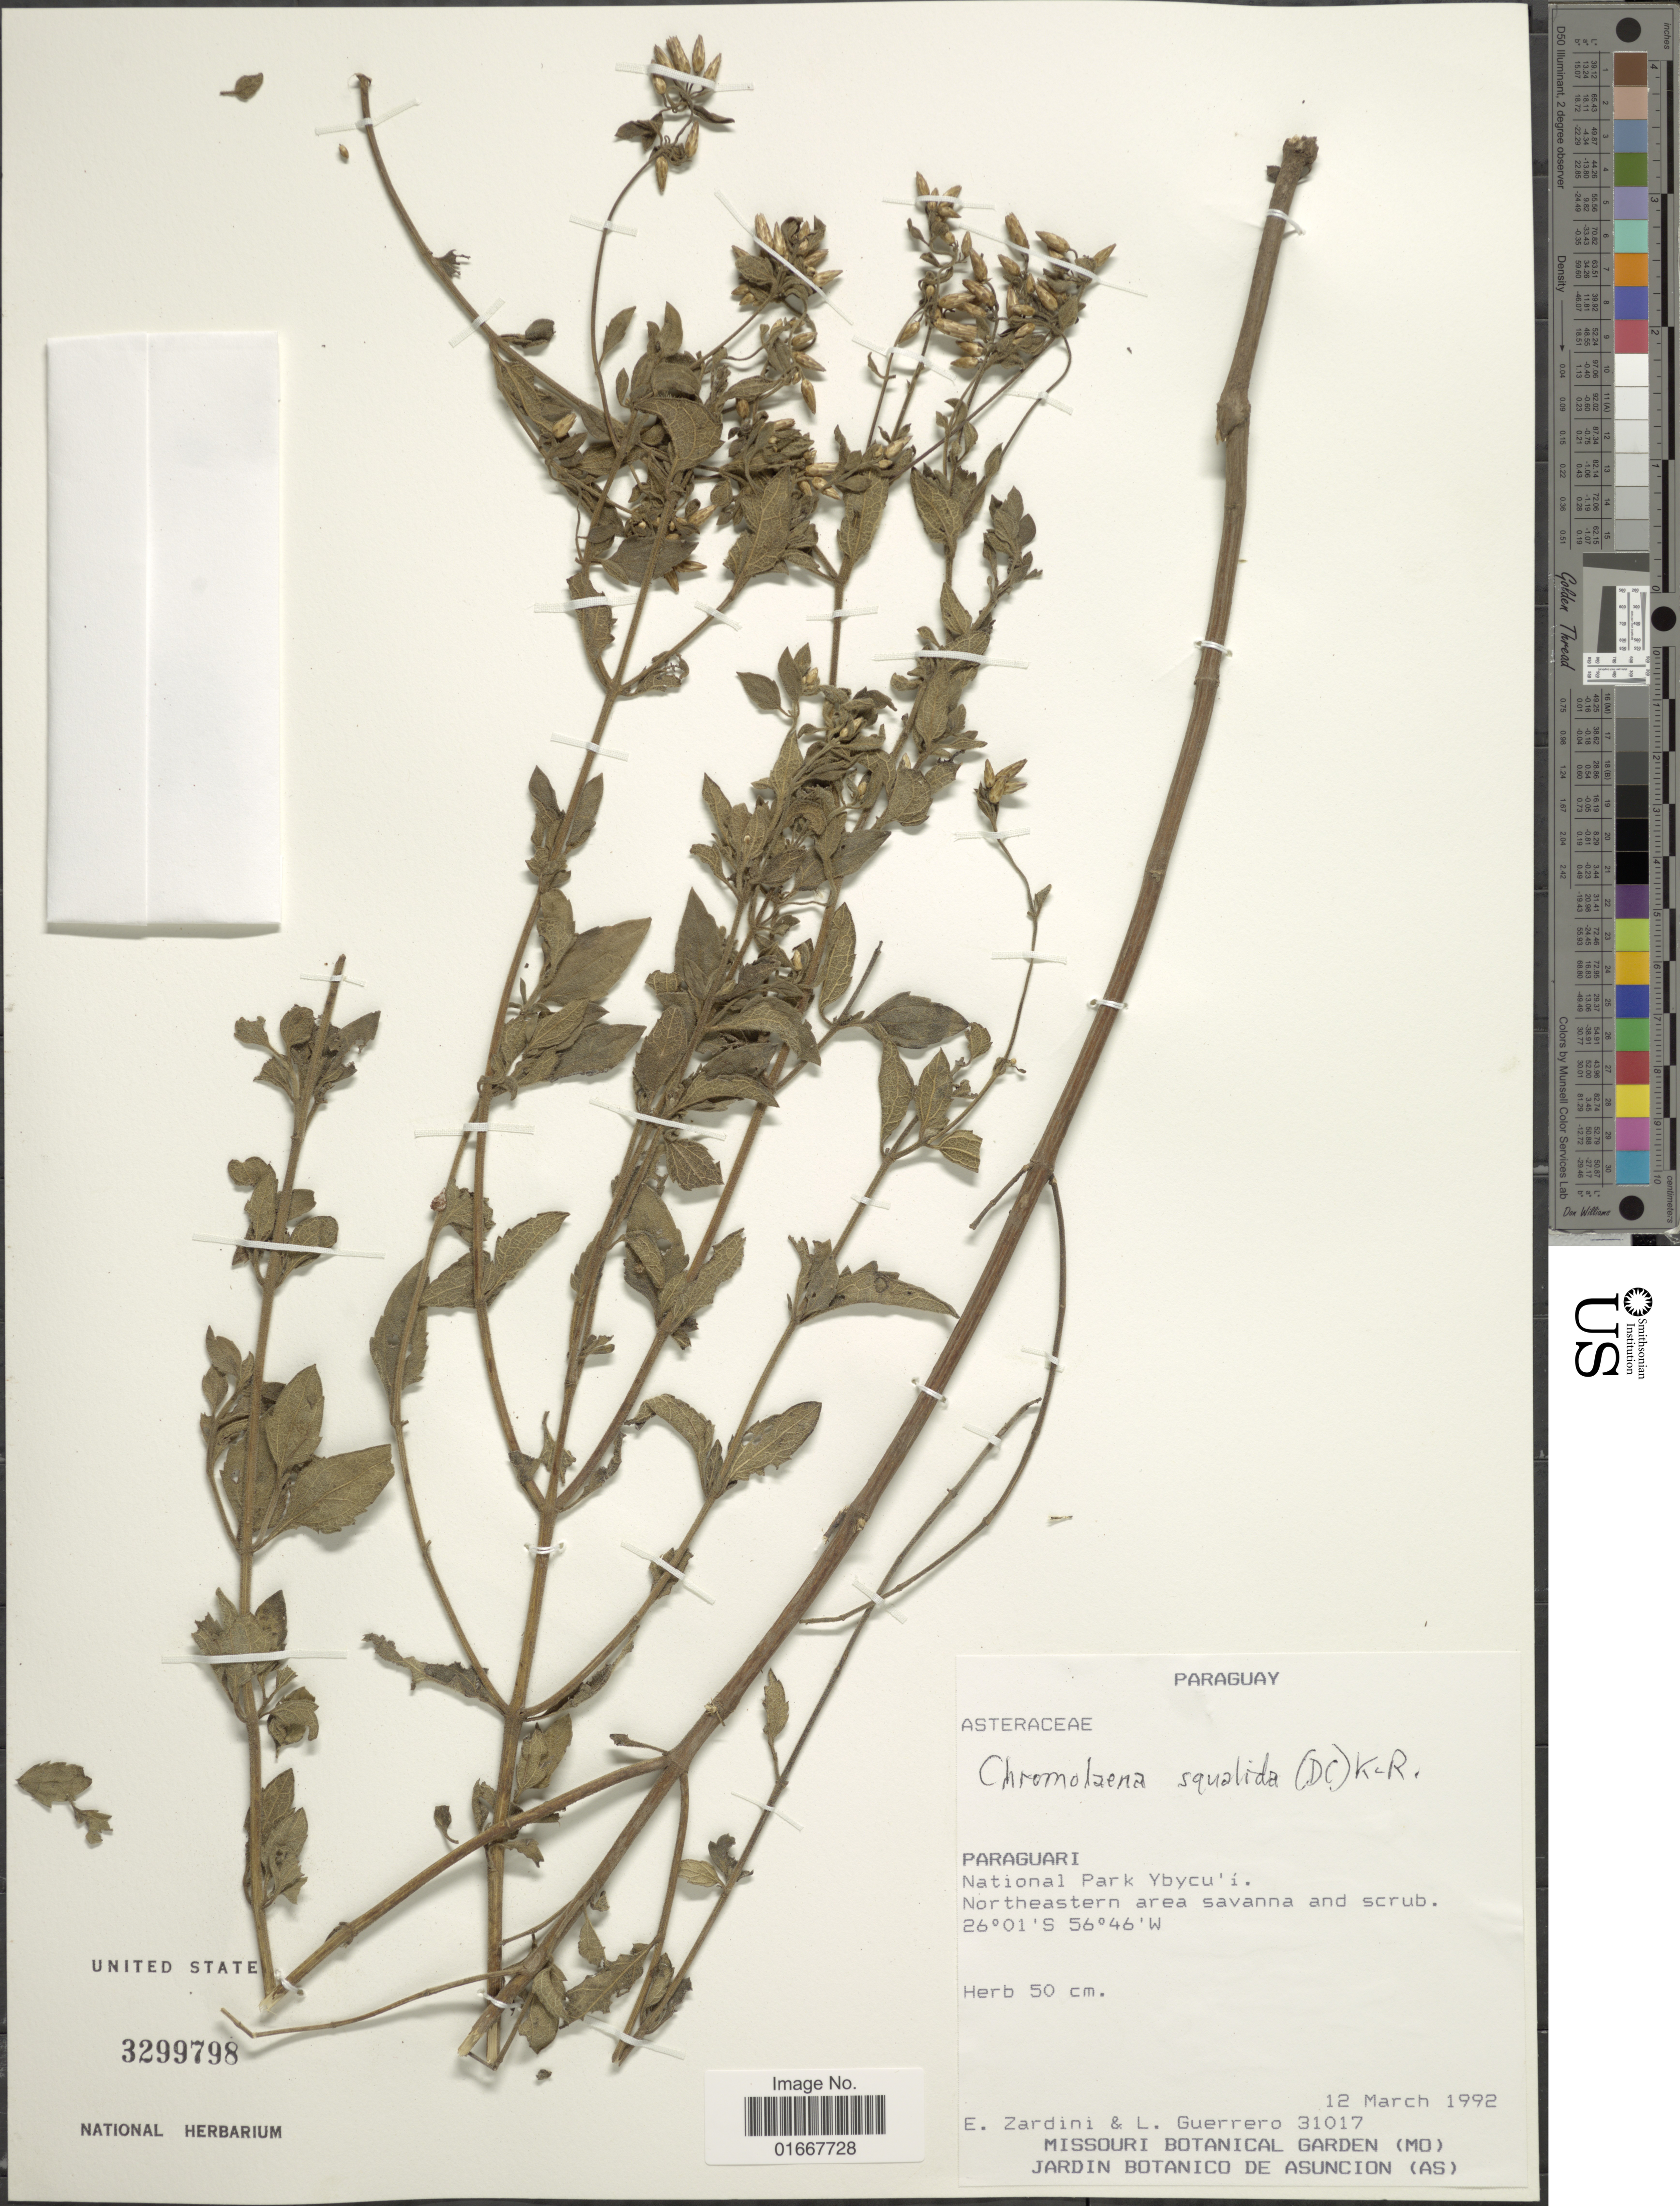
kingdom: Plantae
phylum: Tracheophyta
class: Magnoliopsida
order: Asterales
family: Asteraceae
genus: Chromolaena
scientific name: Chromolaena squalida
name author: (DC.) R.M. King & H. Rob.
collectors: E. M. Zardini & L. Guerrero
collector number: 31017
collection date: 1992-03-12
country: Paraguay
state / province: Paraguari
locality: National Park Ybycu'í. Northeastern area savanna and scrub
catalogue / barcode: US 3299798